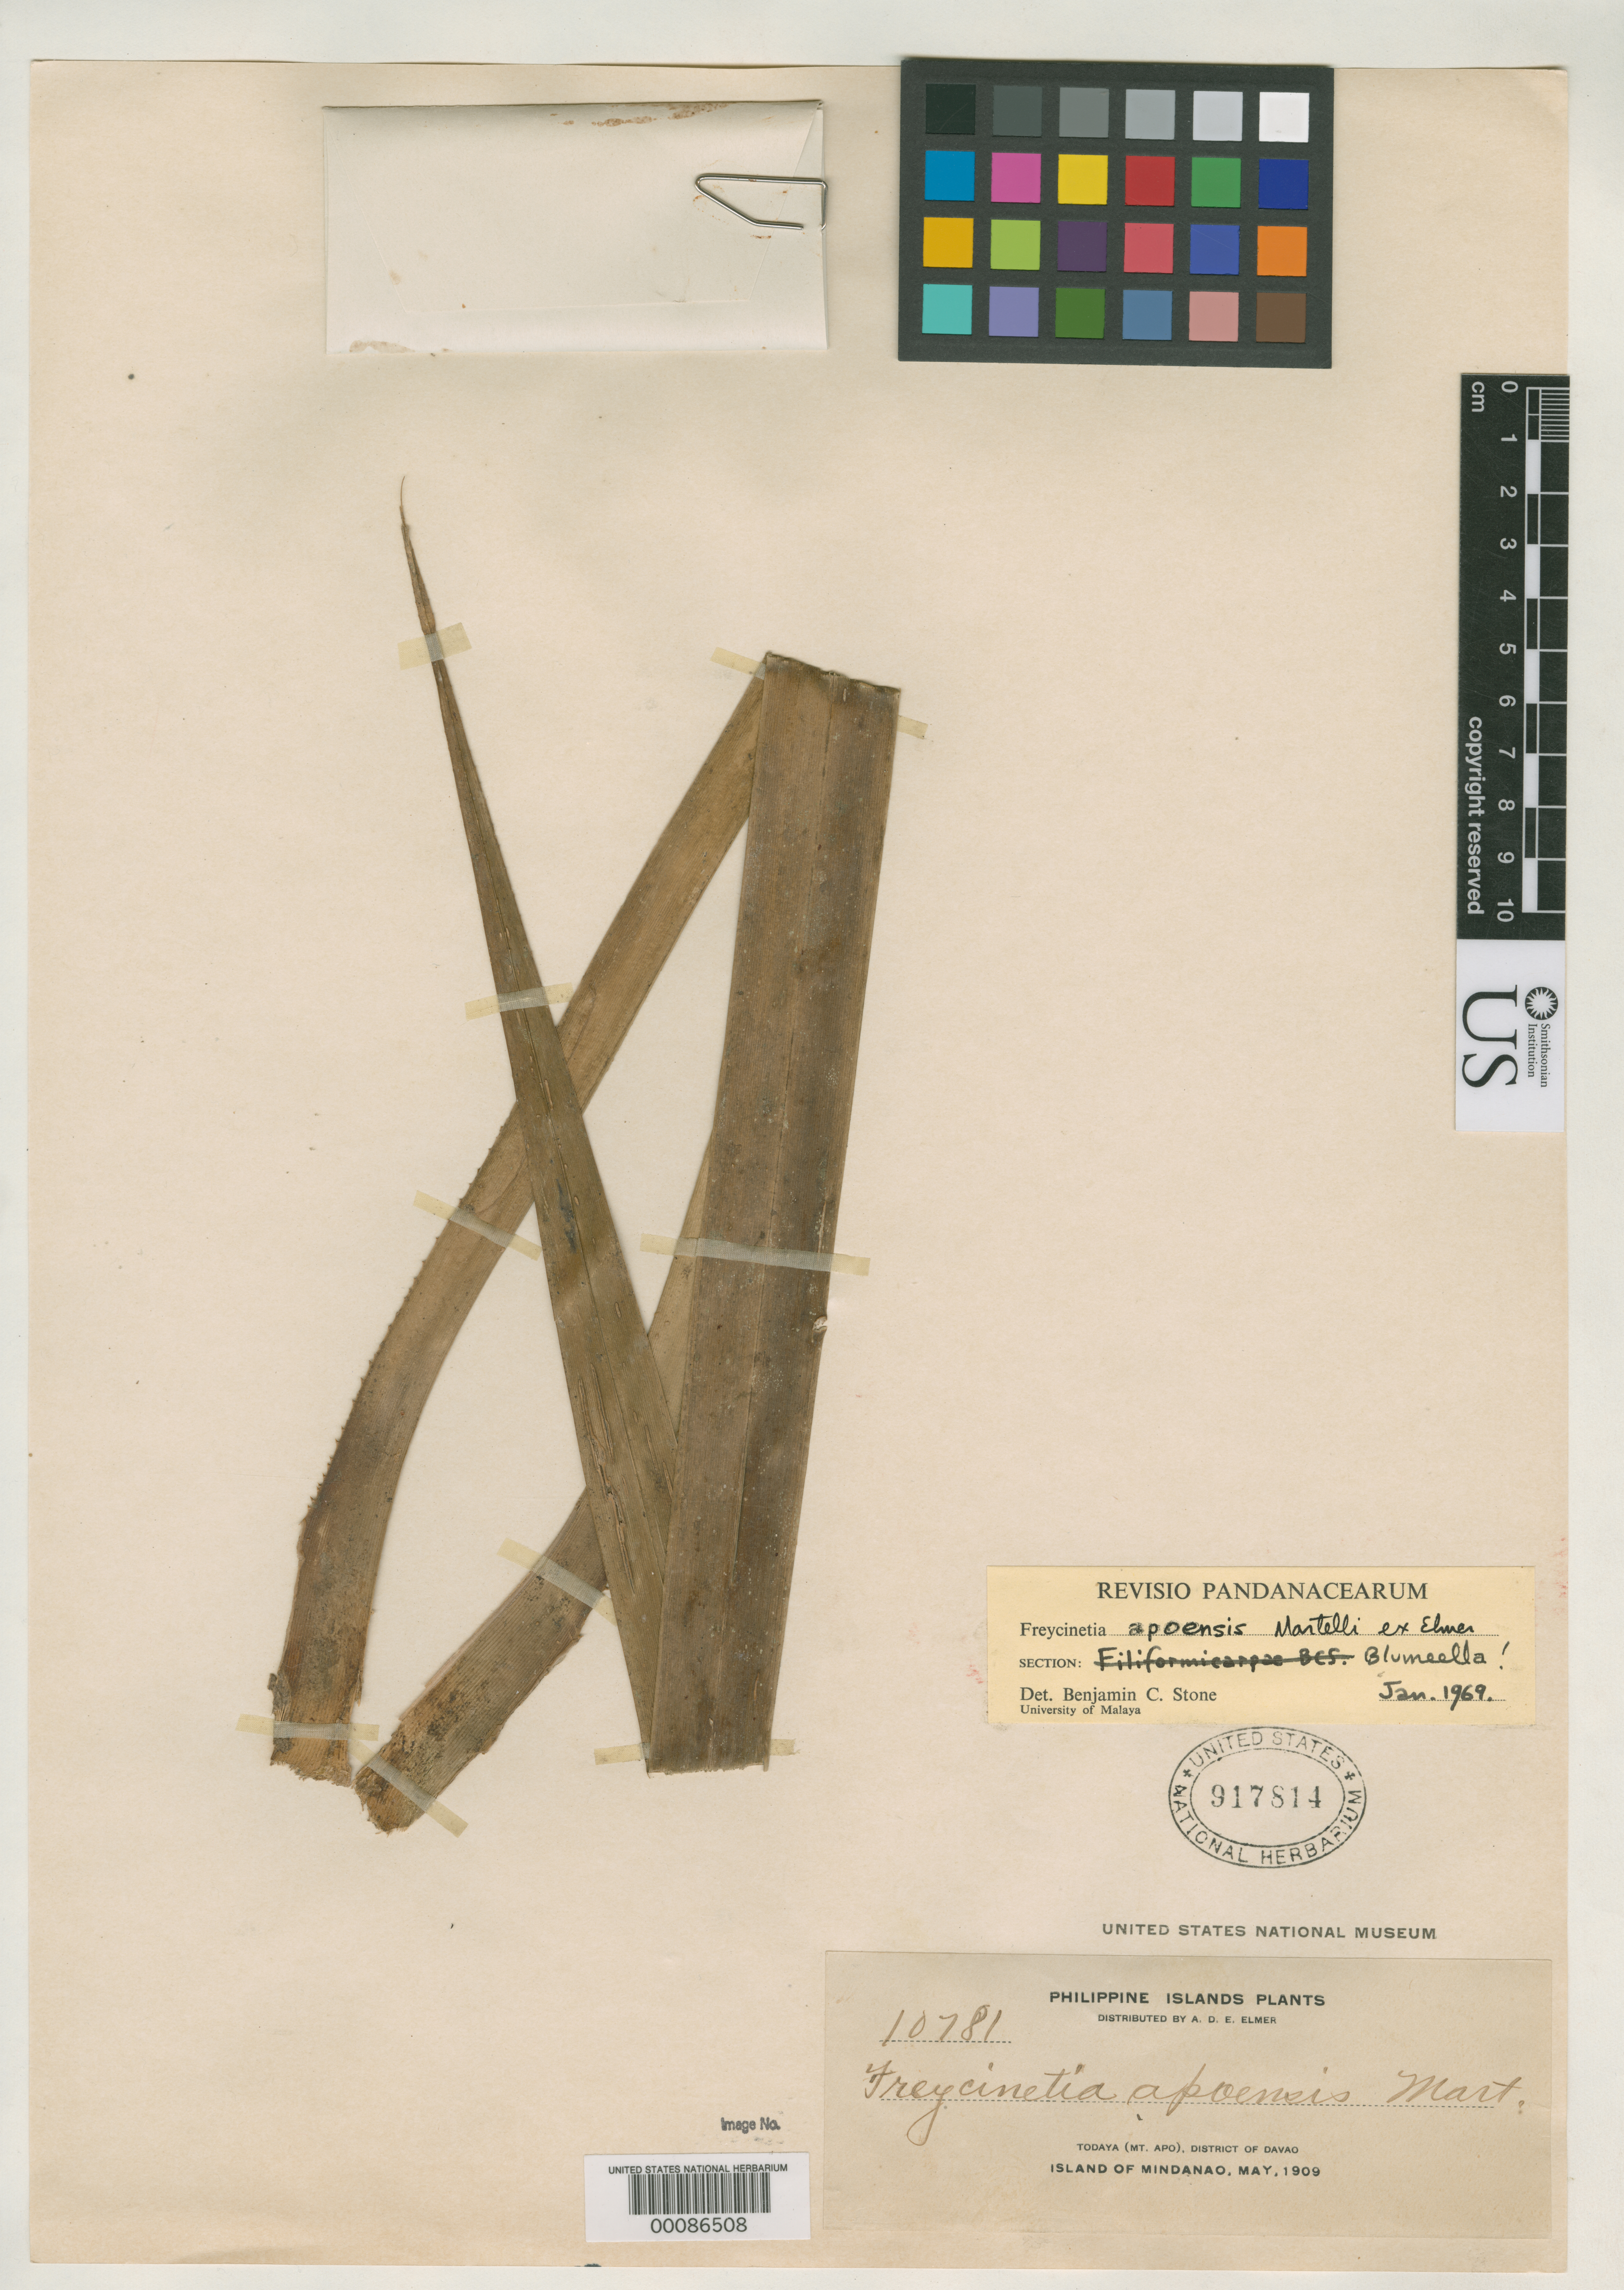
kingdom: Plantae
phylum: Tracheophyta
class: Liliopsida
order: Pandanales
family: Pandanaceae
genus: Freycinetia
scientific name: Freycinetia apoensis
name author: Martelli in Elmer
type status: Isotype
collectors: A. D. E. Elmer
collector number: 10781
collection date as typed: May 1909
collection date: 1909-05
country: Philippines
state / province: Davao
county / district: Davao del Sur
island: Mindanao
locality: Todaya, Mt. Apo.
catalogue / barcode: US 917814